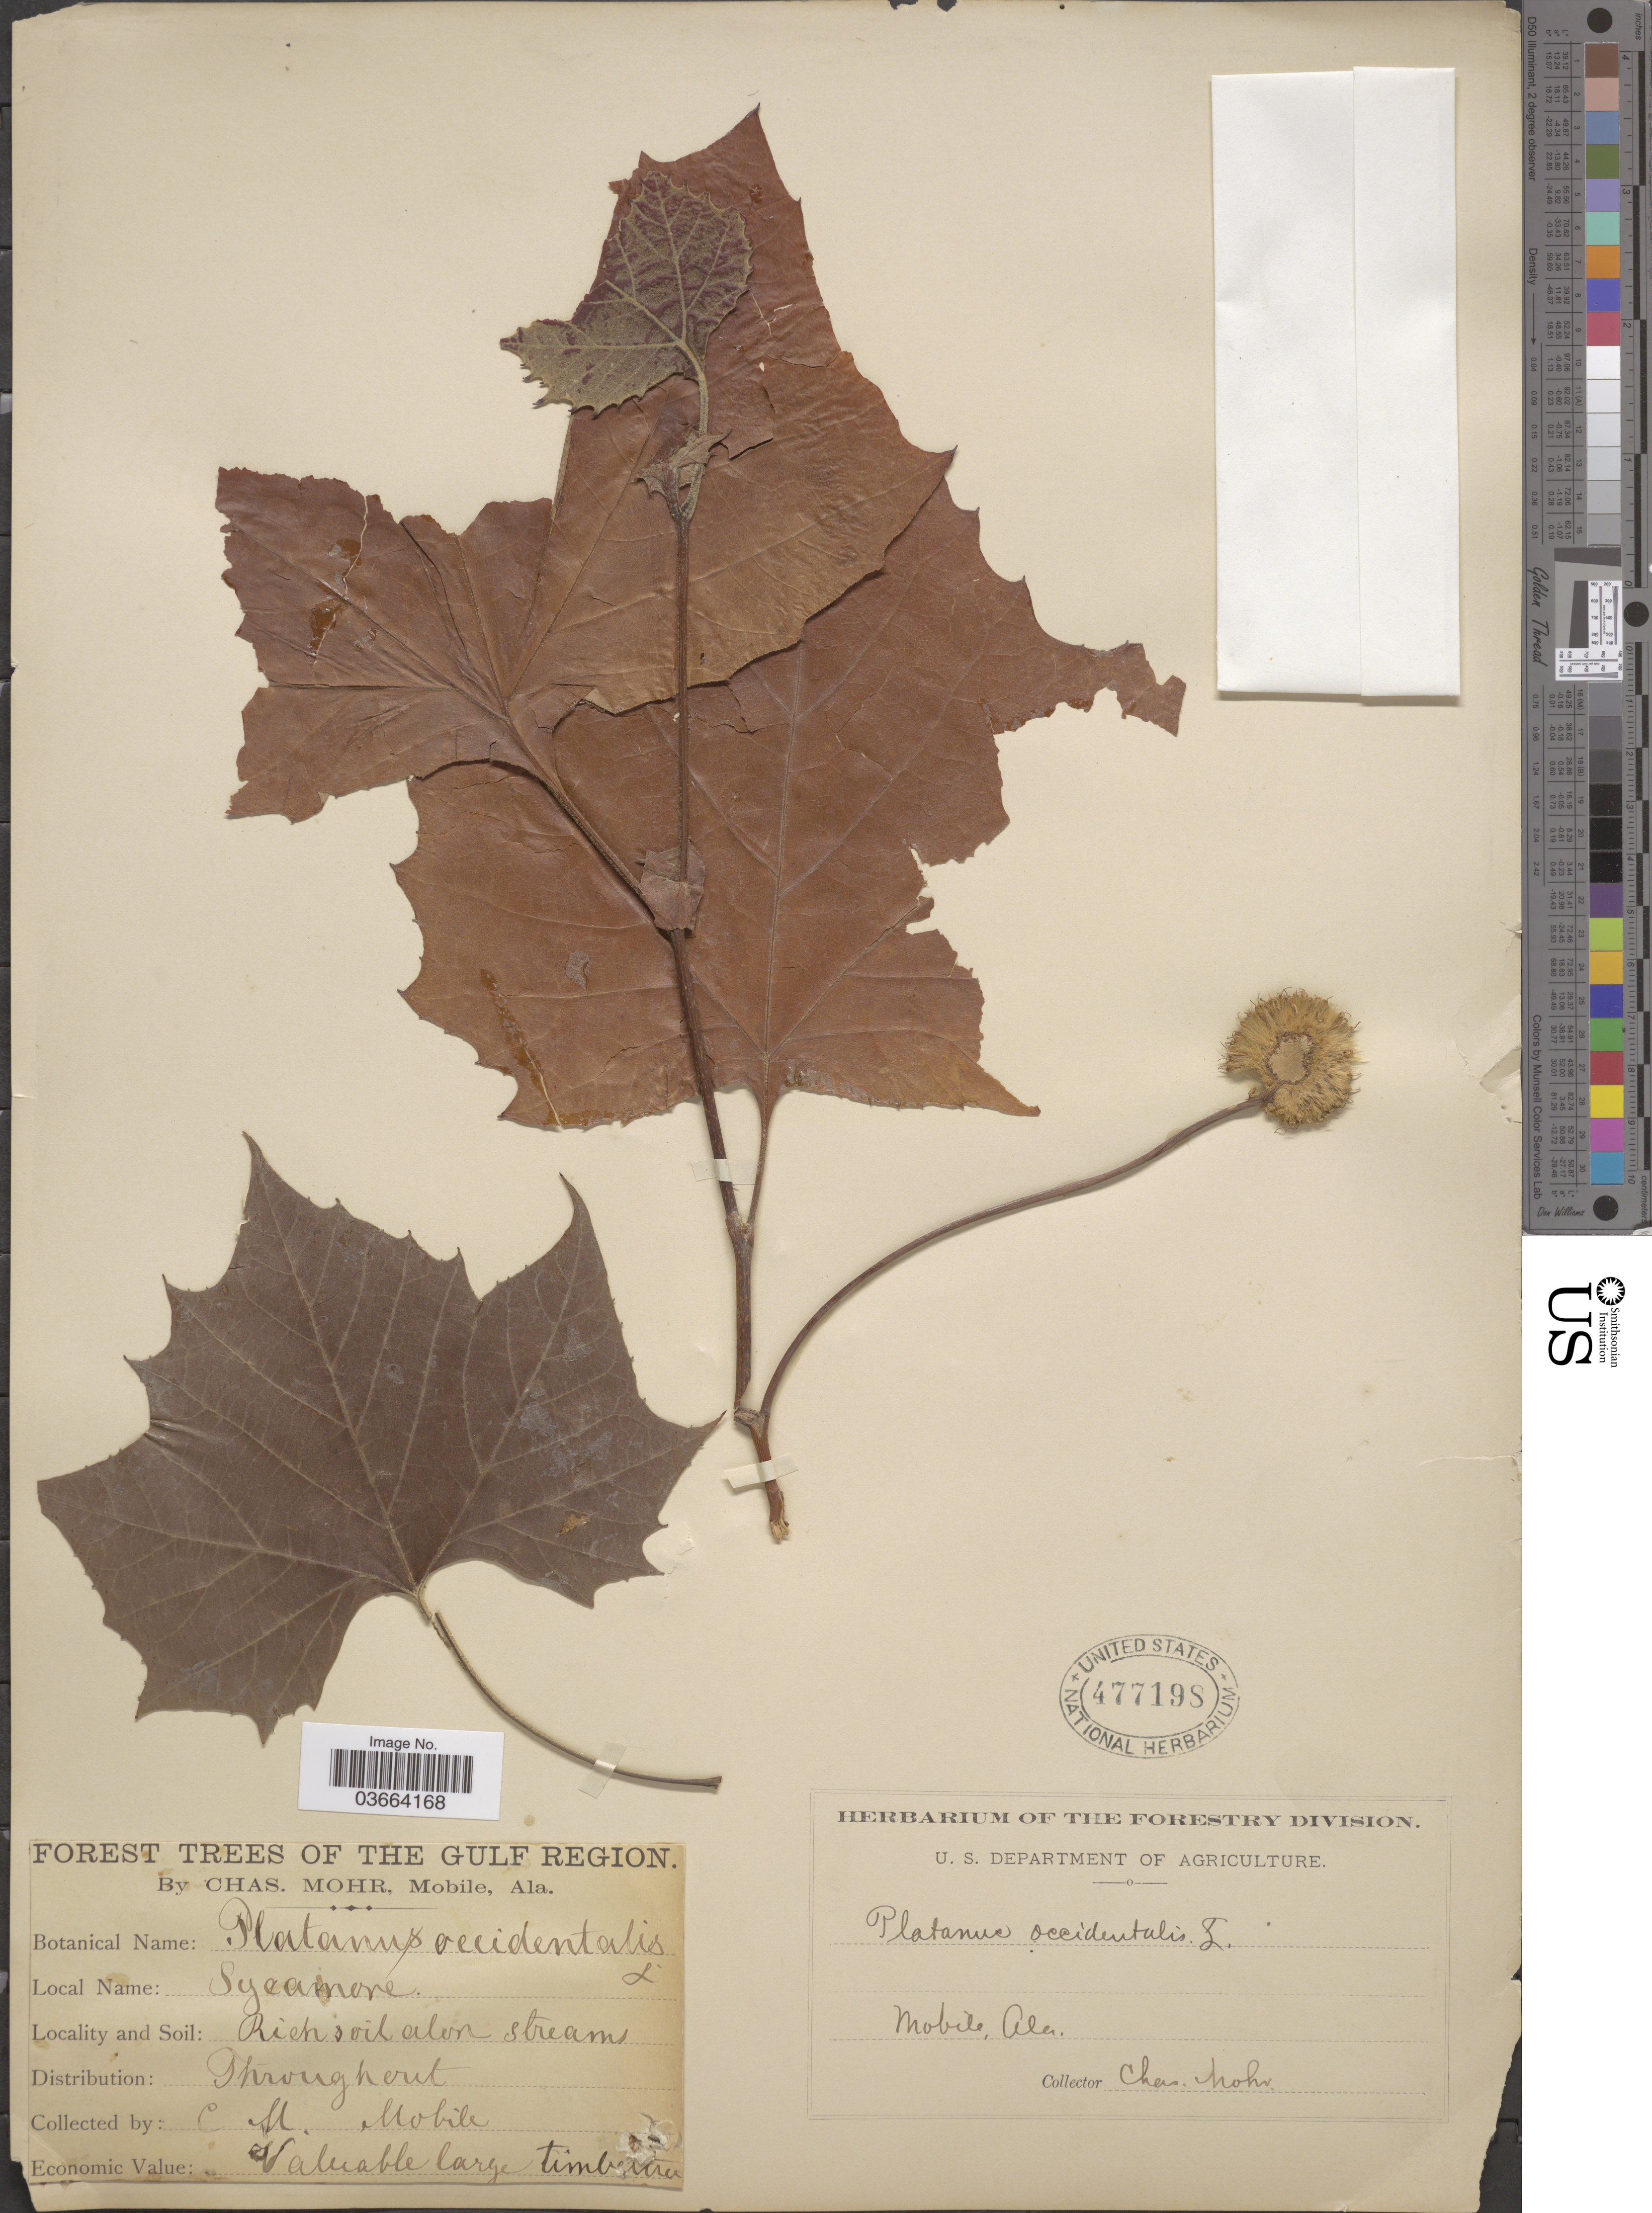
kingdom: Plantae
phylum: Tracheophyta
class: Magnoliopsida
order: Proteales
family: Platanaceae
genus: Platanus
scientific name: Platanus occidentalis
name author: L.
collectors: Mohr, C. T. (herbarium)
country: United States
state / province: Alabama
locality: Forest of the Gulf Region. Rich soil above streams. Mobile.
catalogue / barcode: US 477198